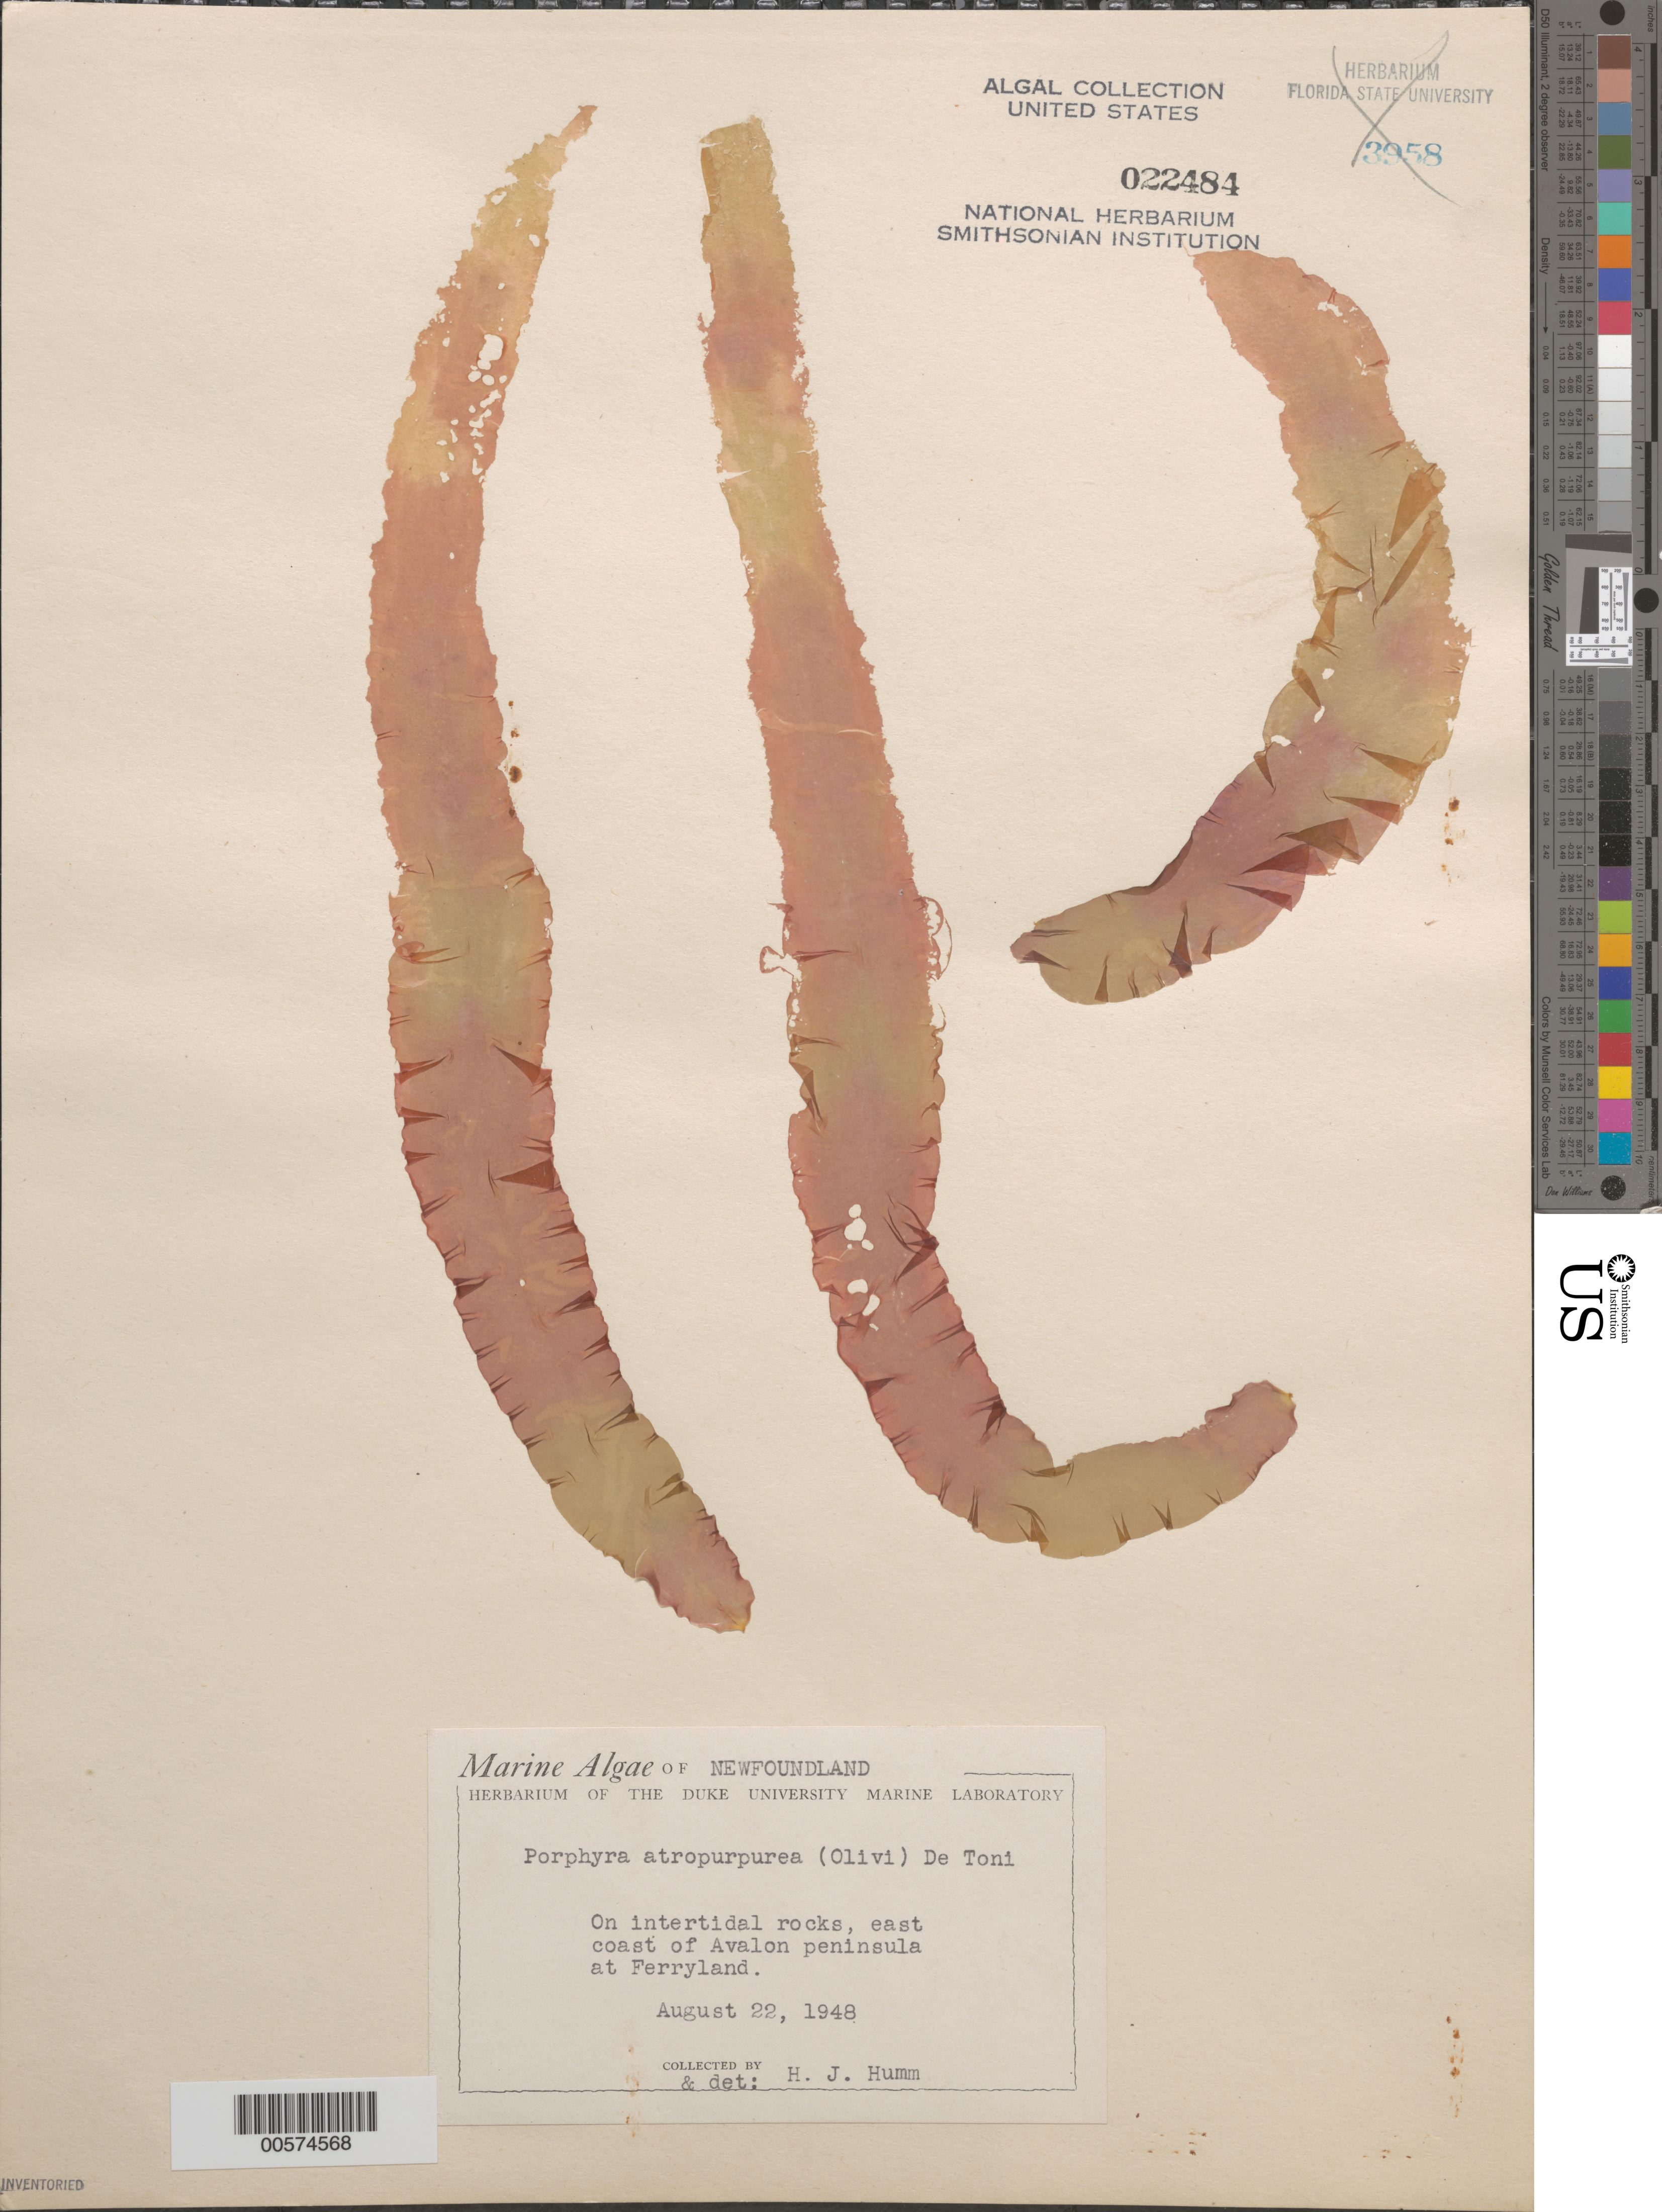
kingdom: Plantae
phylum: Rhodophyta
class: Bangiophyceae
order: Bangiales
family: Bangiaceae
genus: Porphyra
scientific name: Porphyra atropurpurea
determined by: Humm, Harold J.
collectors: H. J. Humm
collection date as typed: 22 Aug 1948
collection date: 1948-08-22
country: Canada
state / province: Newfoundland and Labrador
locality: Ferryland, Avalon Peninsula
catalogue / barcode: US 22484